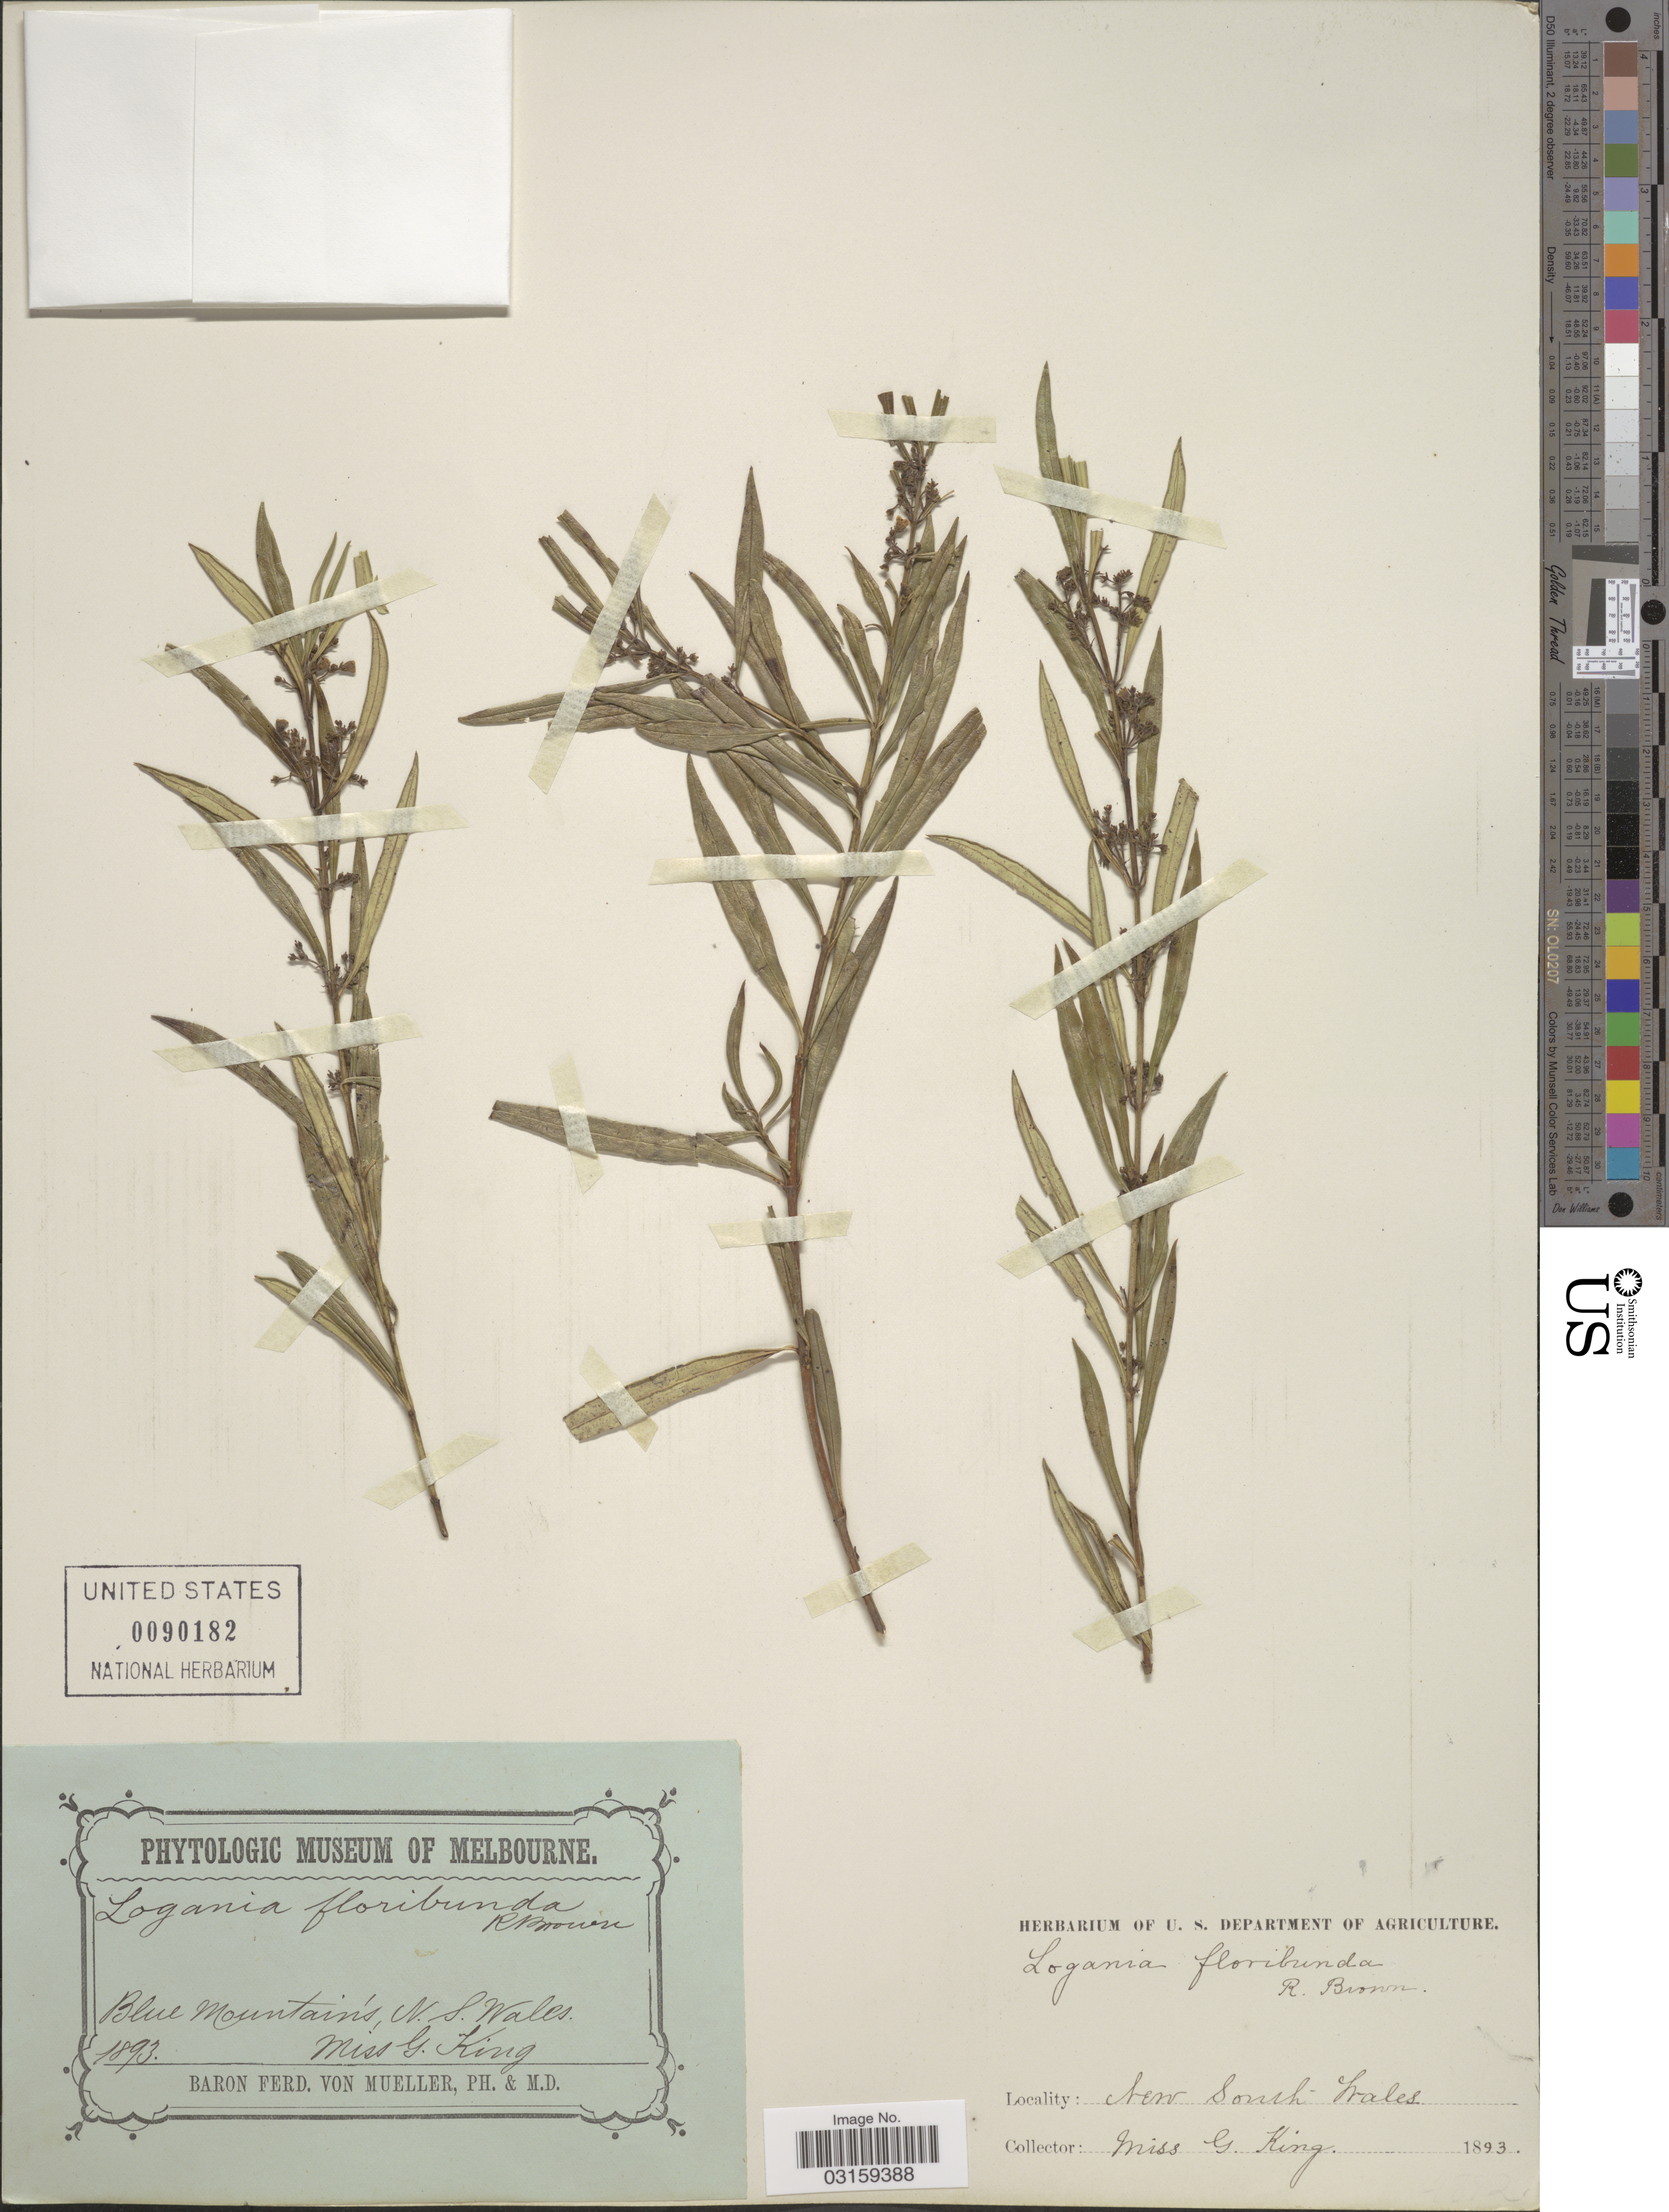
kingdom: Plantae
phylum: Tracheophyta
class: Magnoliopsida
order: Gentianales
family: Loganiaceae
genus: Logania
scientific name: Logania albiflora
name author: (Andrews) Druce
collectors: G. King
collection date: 1893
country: Australia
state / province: New South Wales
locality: Blue Mountain's, N. S. Wales.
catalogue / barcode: US 90182